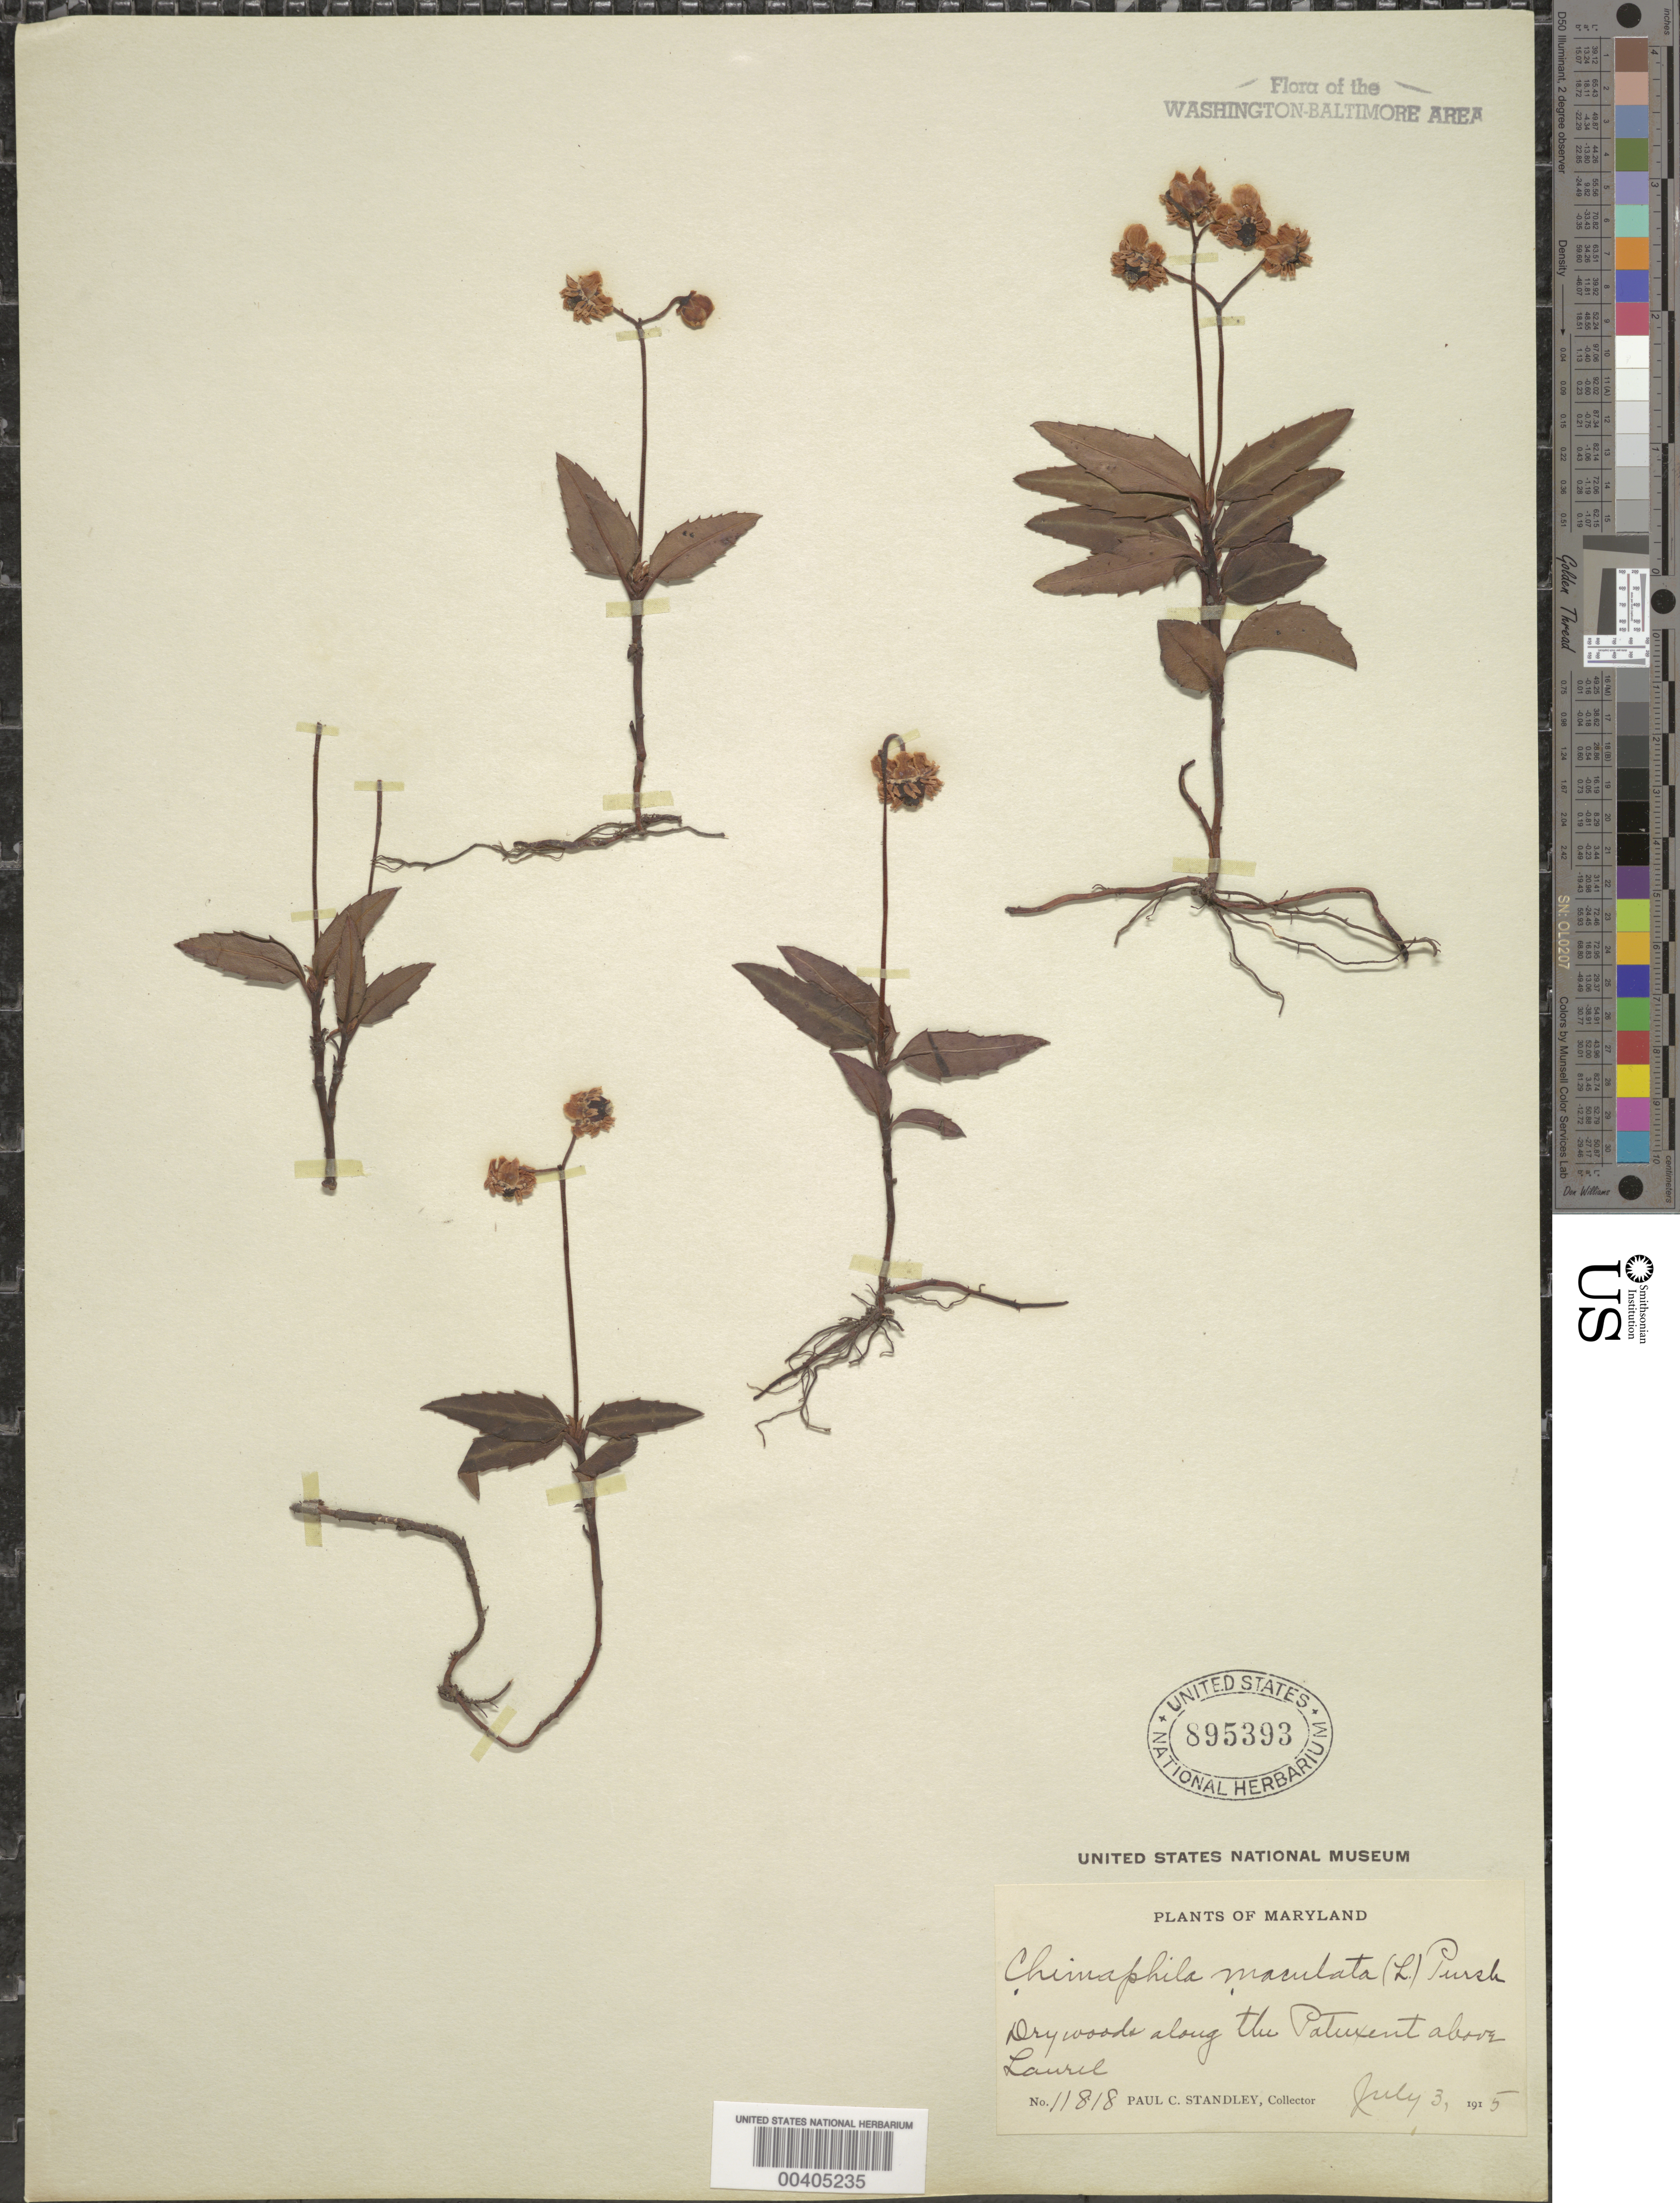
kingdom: Plantae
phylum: Tracheophyta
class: Magnoliopsida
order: Ericales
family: Ericaceae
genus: Chimaphila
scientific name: Chimaphila maculata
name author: (L.) Pursh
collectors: P. C. Standley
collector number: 11818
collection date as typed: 03 Jul 1915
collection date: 1915-07-03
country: United States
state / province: Maryland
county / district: Prince George's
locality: Patuxent River above Laurel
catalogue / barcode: US 895393